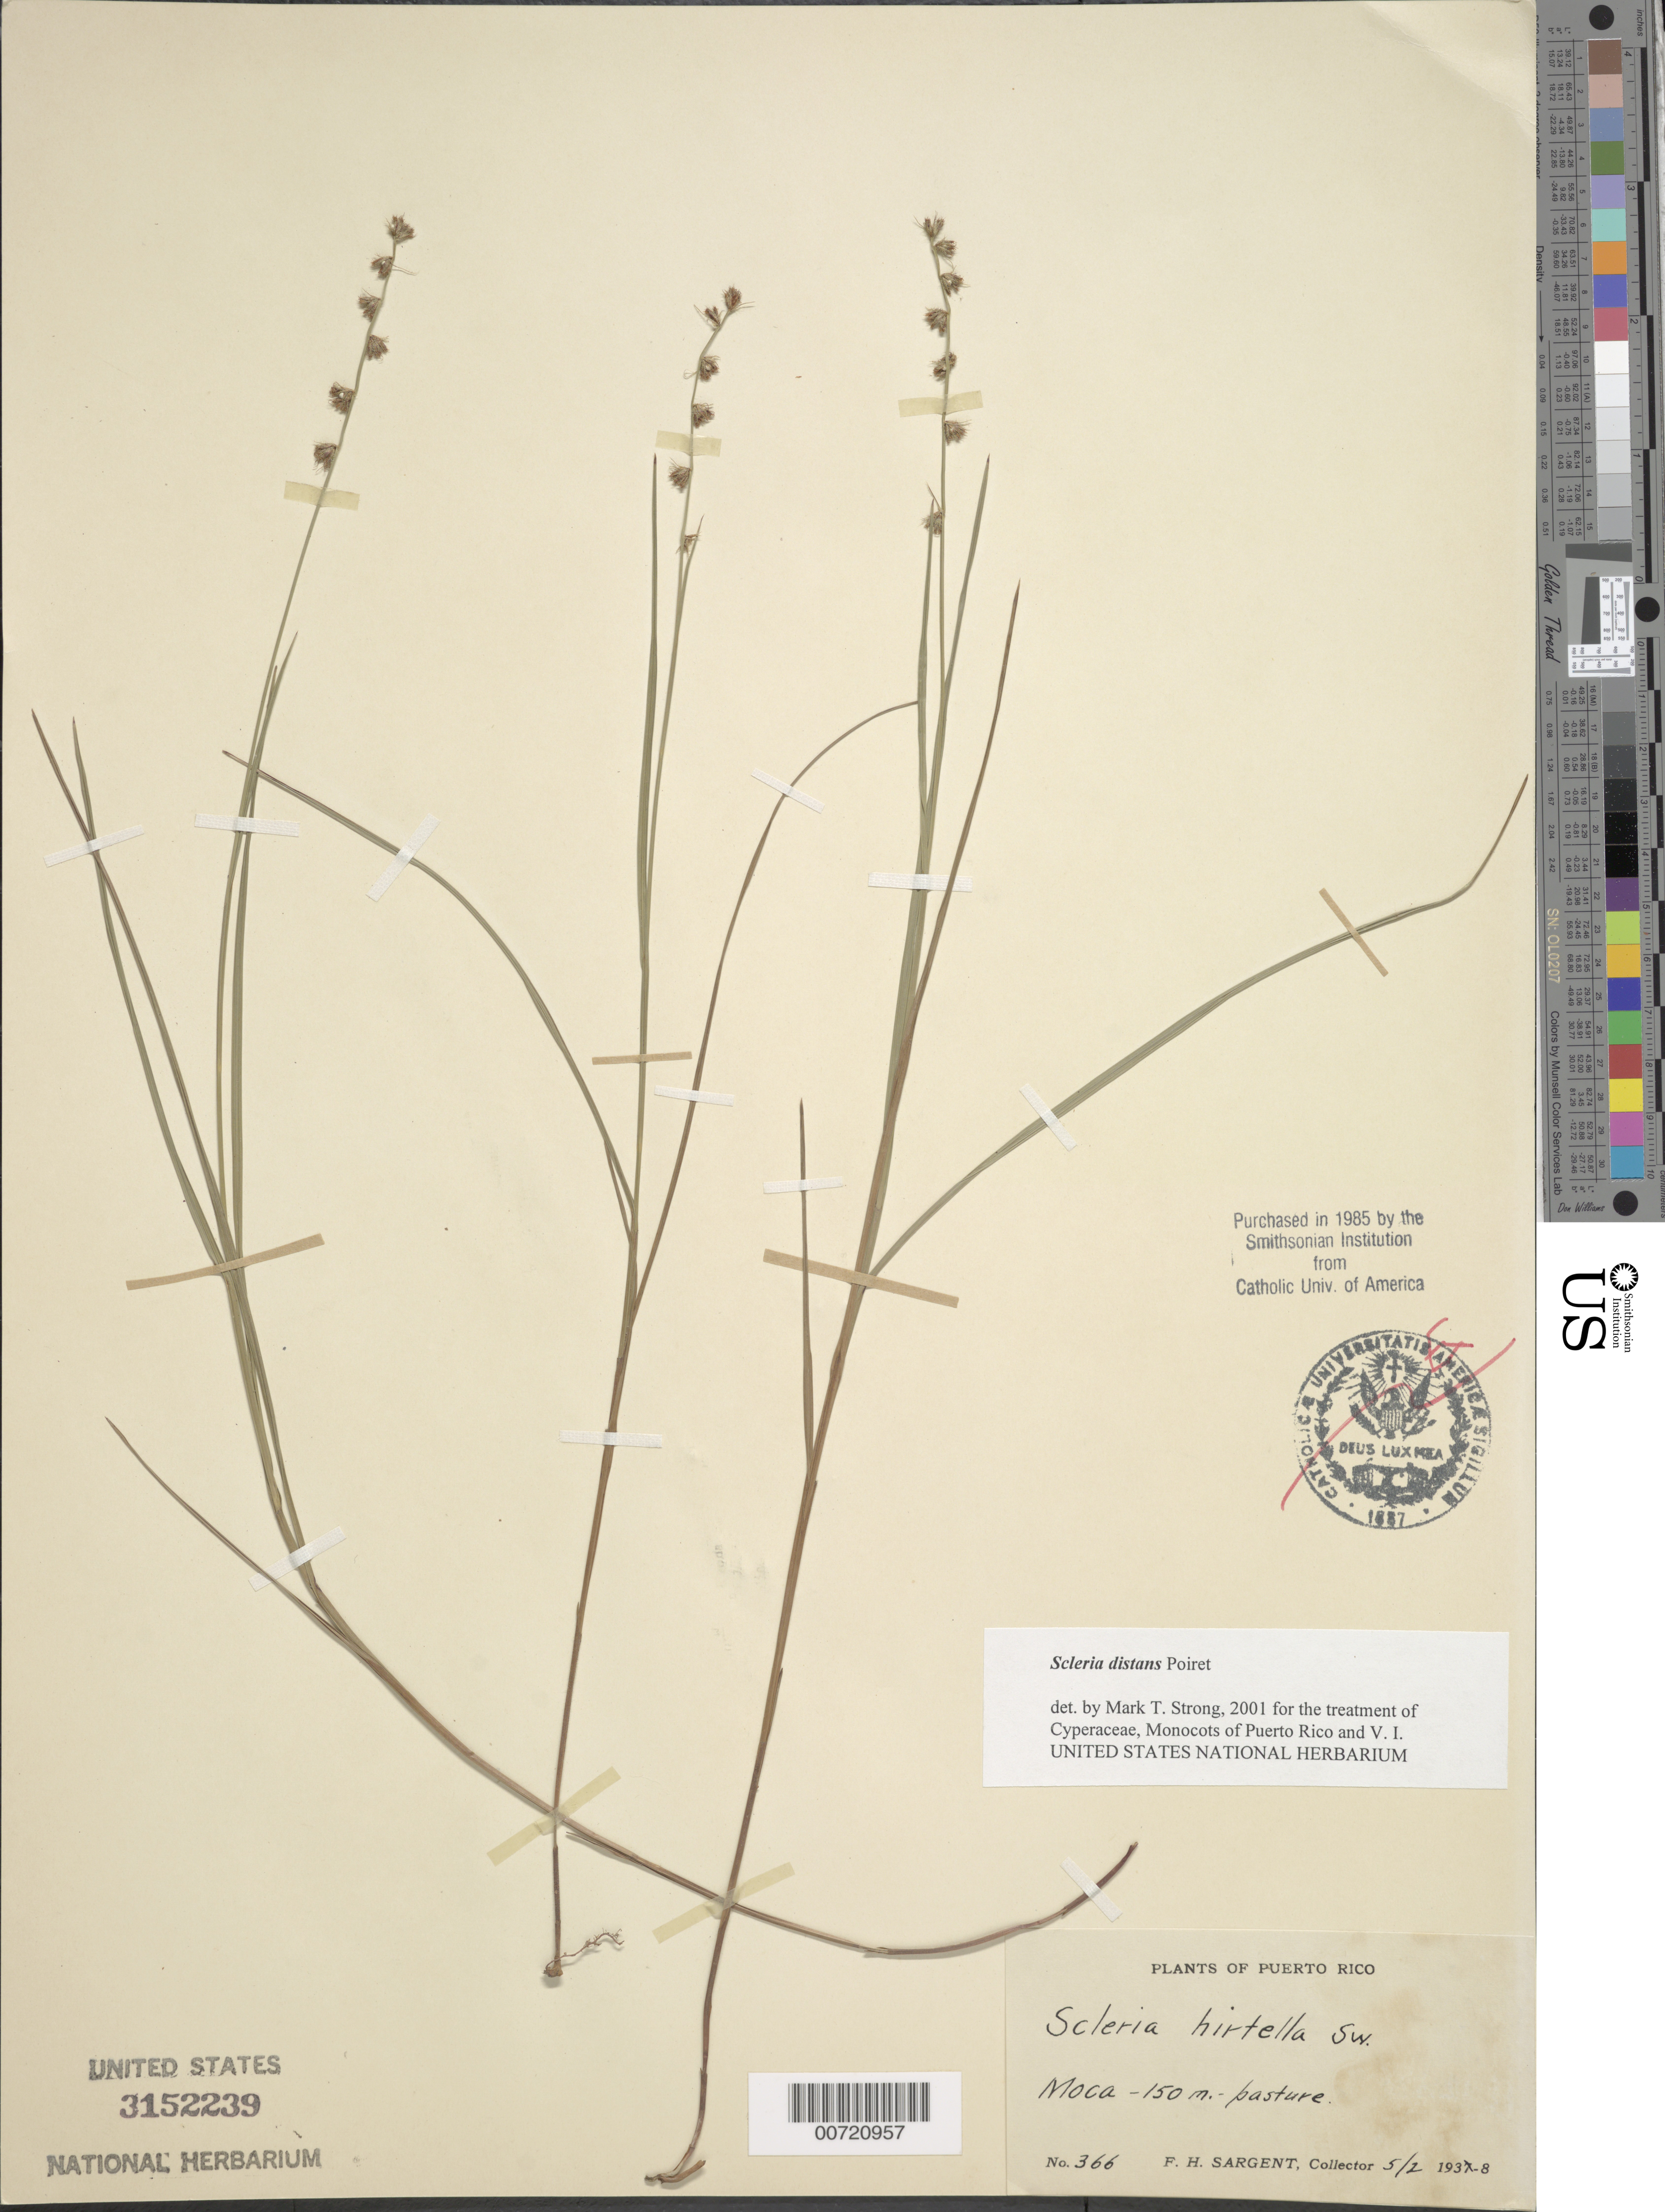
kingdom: Plantae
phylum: Tracheophyta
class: Liliopsida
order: Poales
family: Cyperaceae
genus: Scleria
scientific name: Scleria distans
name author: Poir.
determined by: Strong, M. T., (US), Smithsonian Institution - National Museum of Natural History (UNITED STATES)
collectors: F. H. Sargent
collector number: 366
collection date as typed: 02 May 1938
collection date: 1938-05-02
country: Puerto Rico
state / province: Moca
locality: Moca.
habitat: Pasture.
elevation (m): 150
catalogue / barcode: US 3152239